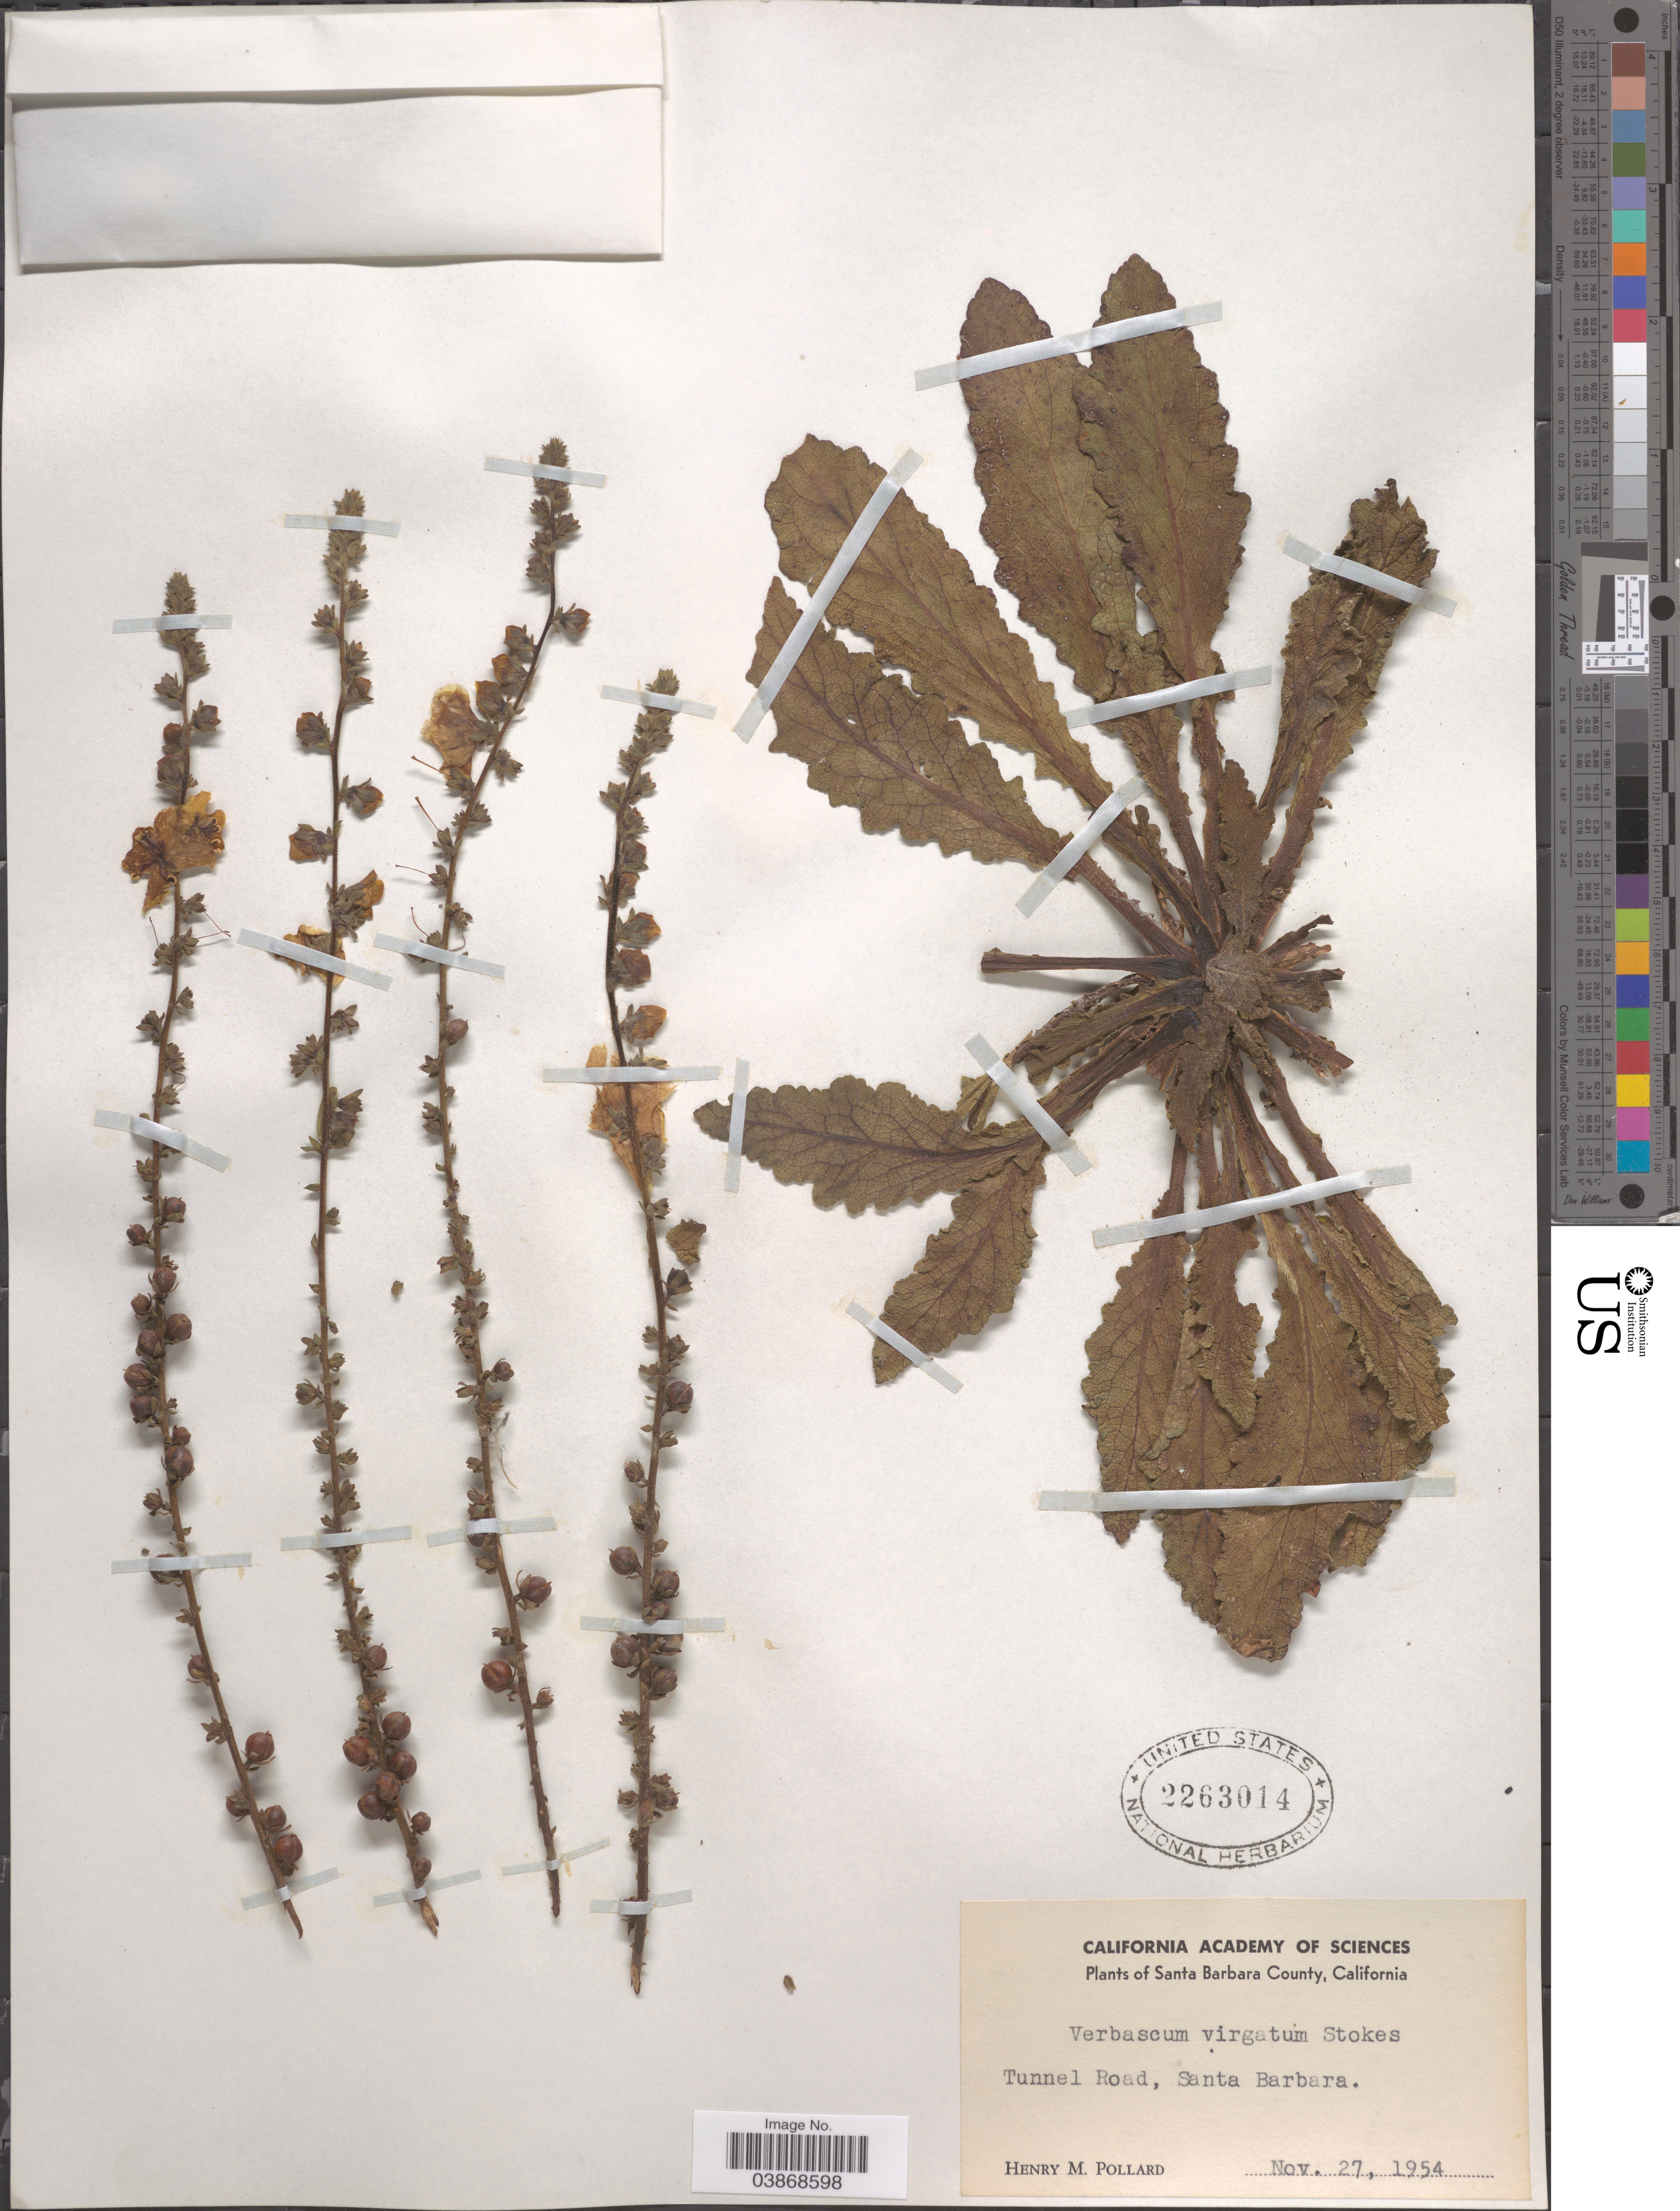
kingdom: Plantae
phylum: Tracheophyta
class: Magnoliopsida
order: Lamiales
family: Scrophulariaceae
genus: Verbascum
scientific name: Verbascum virgatum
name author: Stokes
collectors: H. M. Pollard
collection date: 1954-11-27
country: United States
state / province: California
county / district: Santa Barbara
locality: Santa Barbara County. Tunnel Road, Santa Barbara.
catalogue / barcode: US 2263014